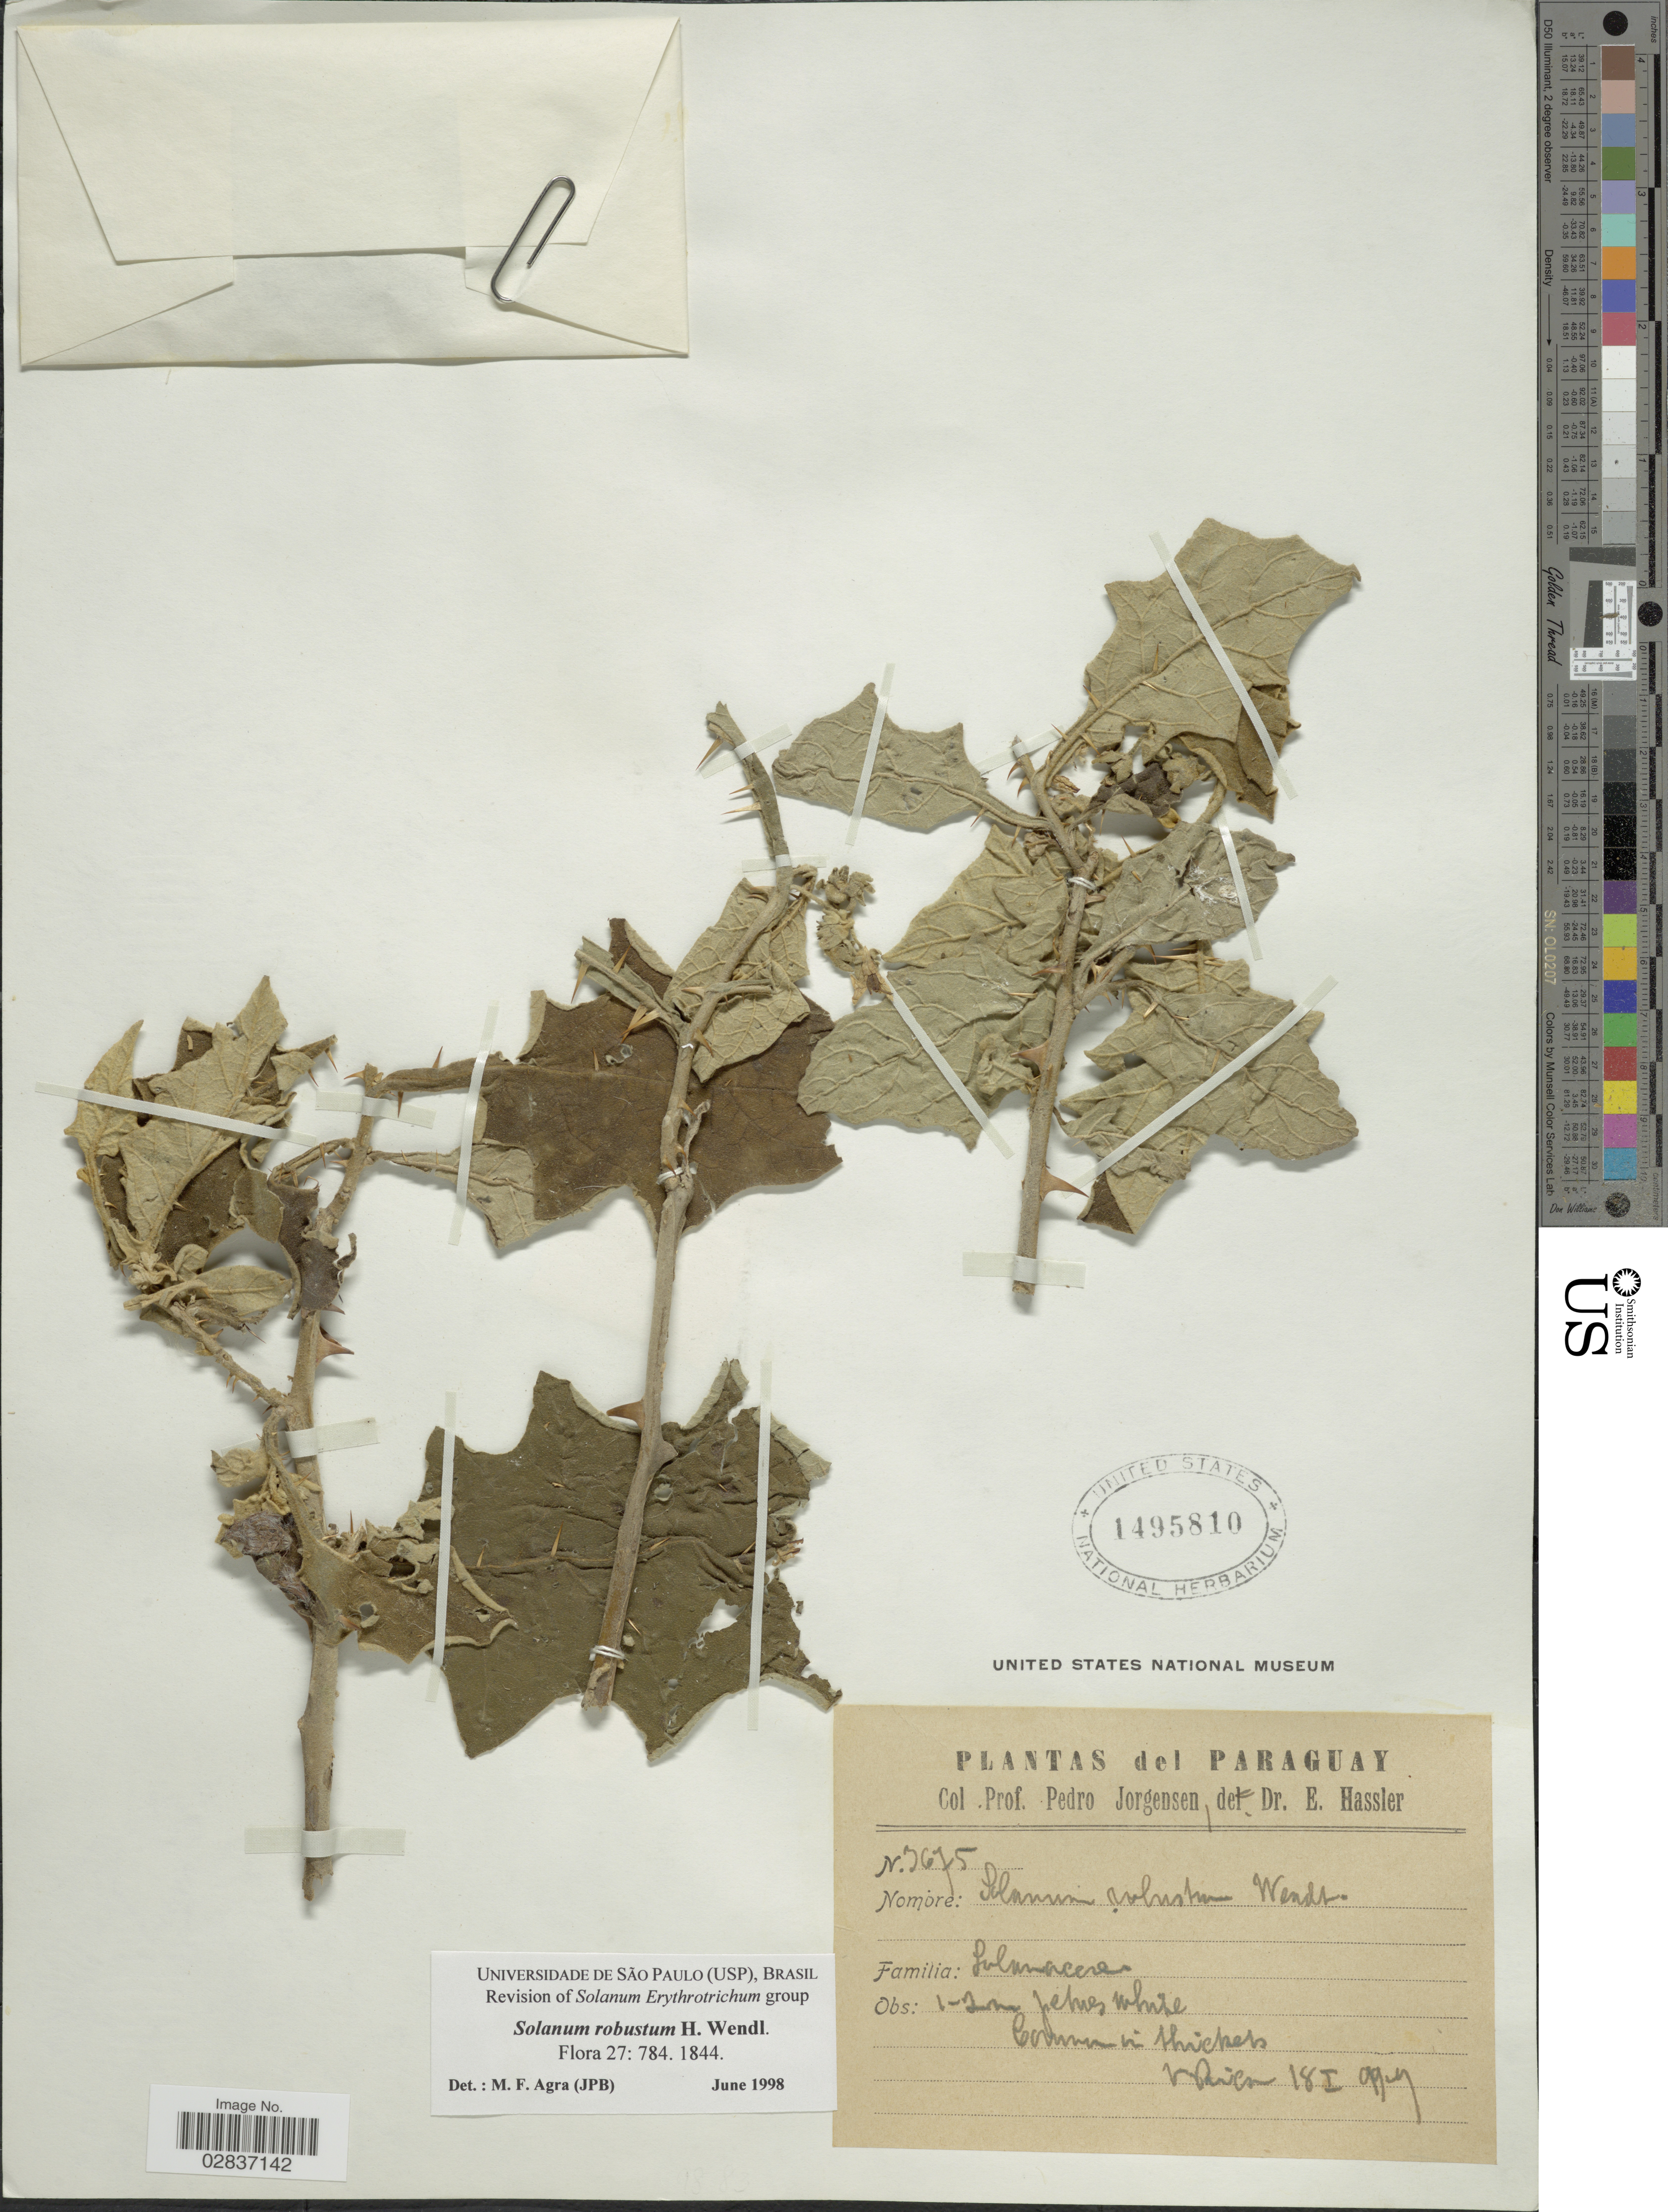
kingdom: Plantae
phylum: Tracheophyta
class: Magnoliopsida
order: Solanales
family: Solanaceae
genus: Solanum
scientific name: Solanum robustum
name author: H. Wendl.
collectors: P. Jörgensen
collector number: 3675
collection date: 1929-01-18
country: Paraguay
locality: V. Rica.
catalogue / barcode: US 1495810